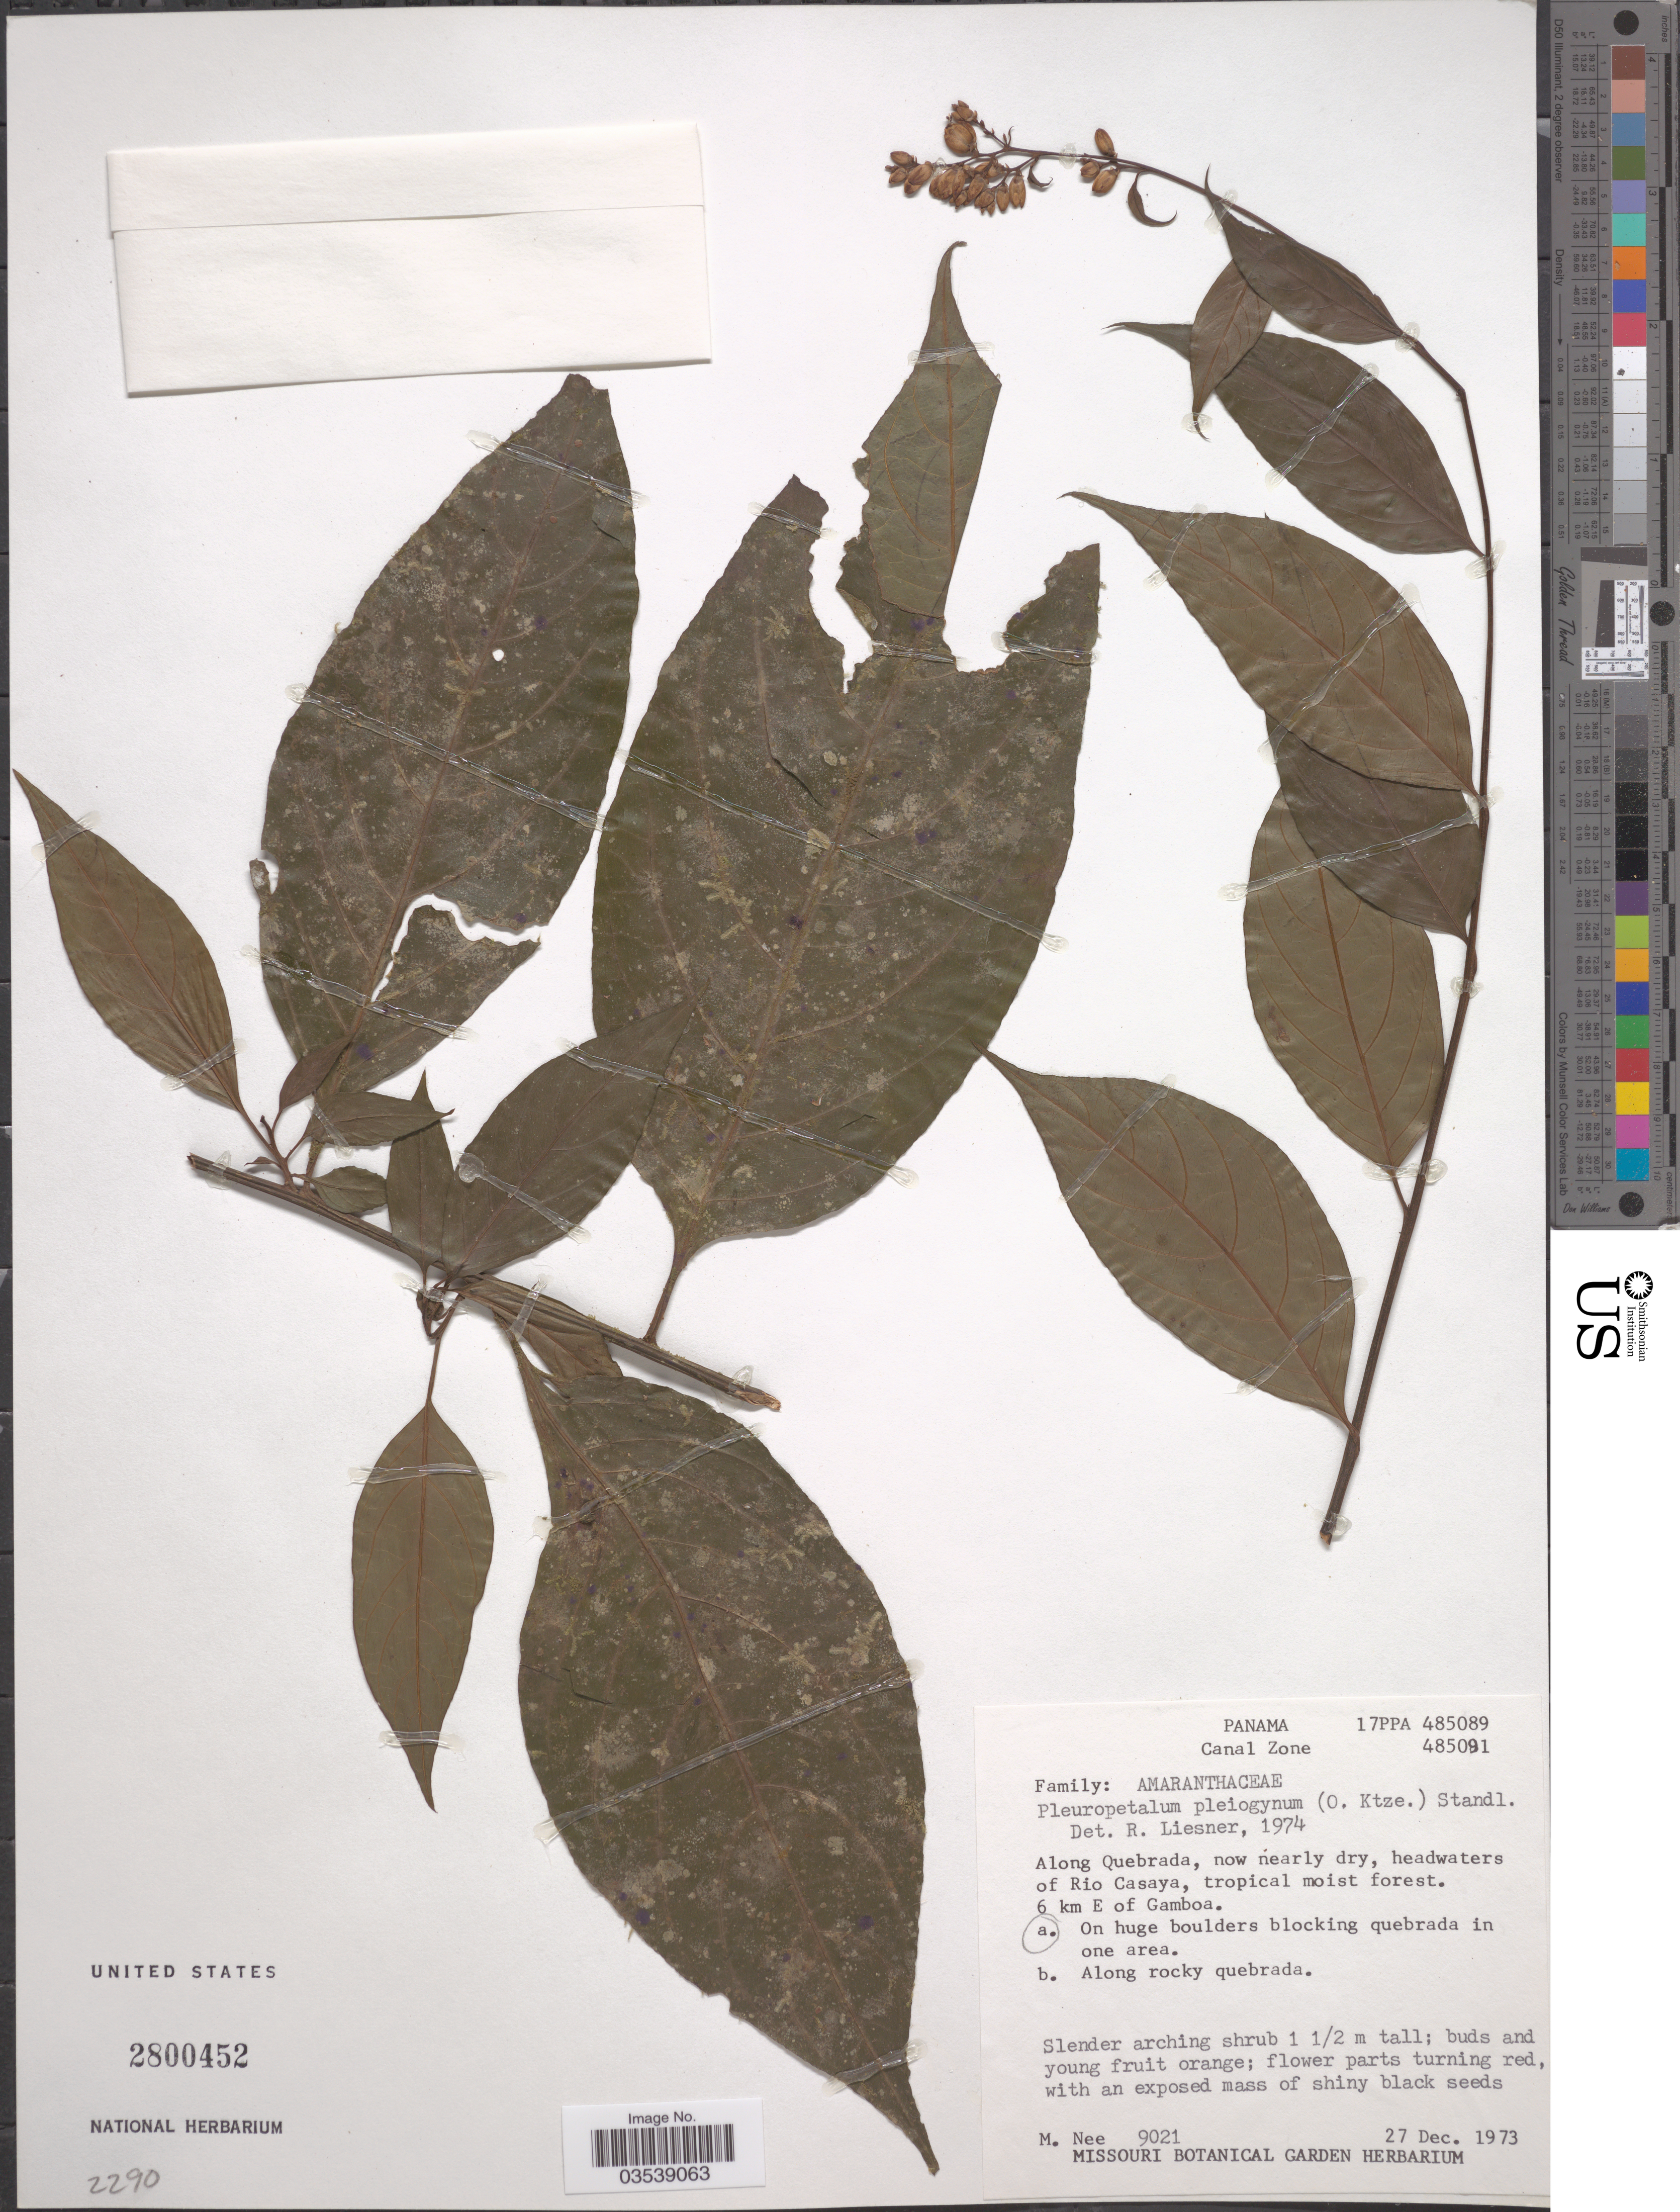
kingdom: Plantae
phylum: Tracheophyta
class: Magnoliopsida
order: Caryophyllales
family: Amaranthaceae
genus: Pleuropetalum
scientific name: Pleuropetalum pleiogynum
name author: (Kuntze) Stand.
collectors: M. Nee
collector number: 9021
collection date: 1973-12-27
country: Panama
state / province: Colón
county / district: Canal Zone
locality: Canal Zone. Along Quebrada, now nearly dry, headwaters of Rio Casaya, tropical moist forest. 6 km E of Gamboa.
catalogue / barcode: US 2800452